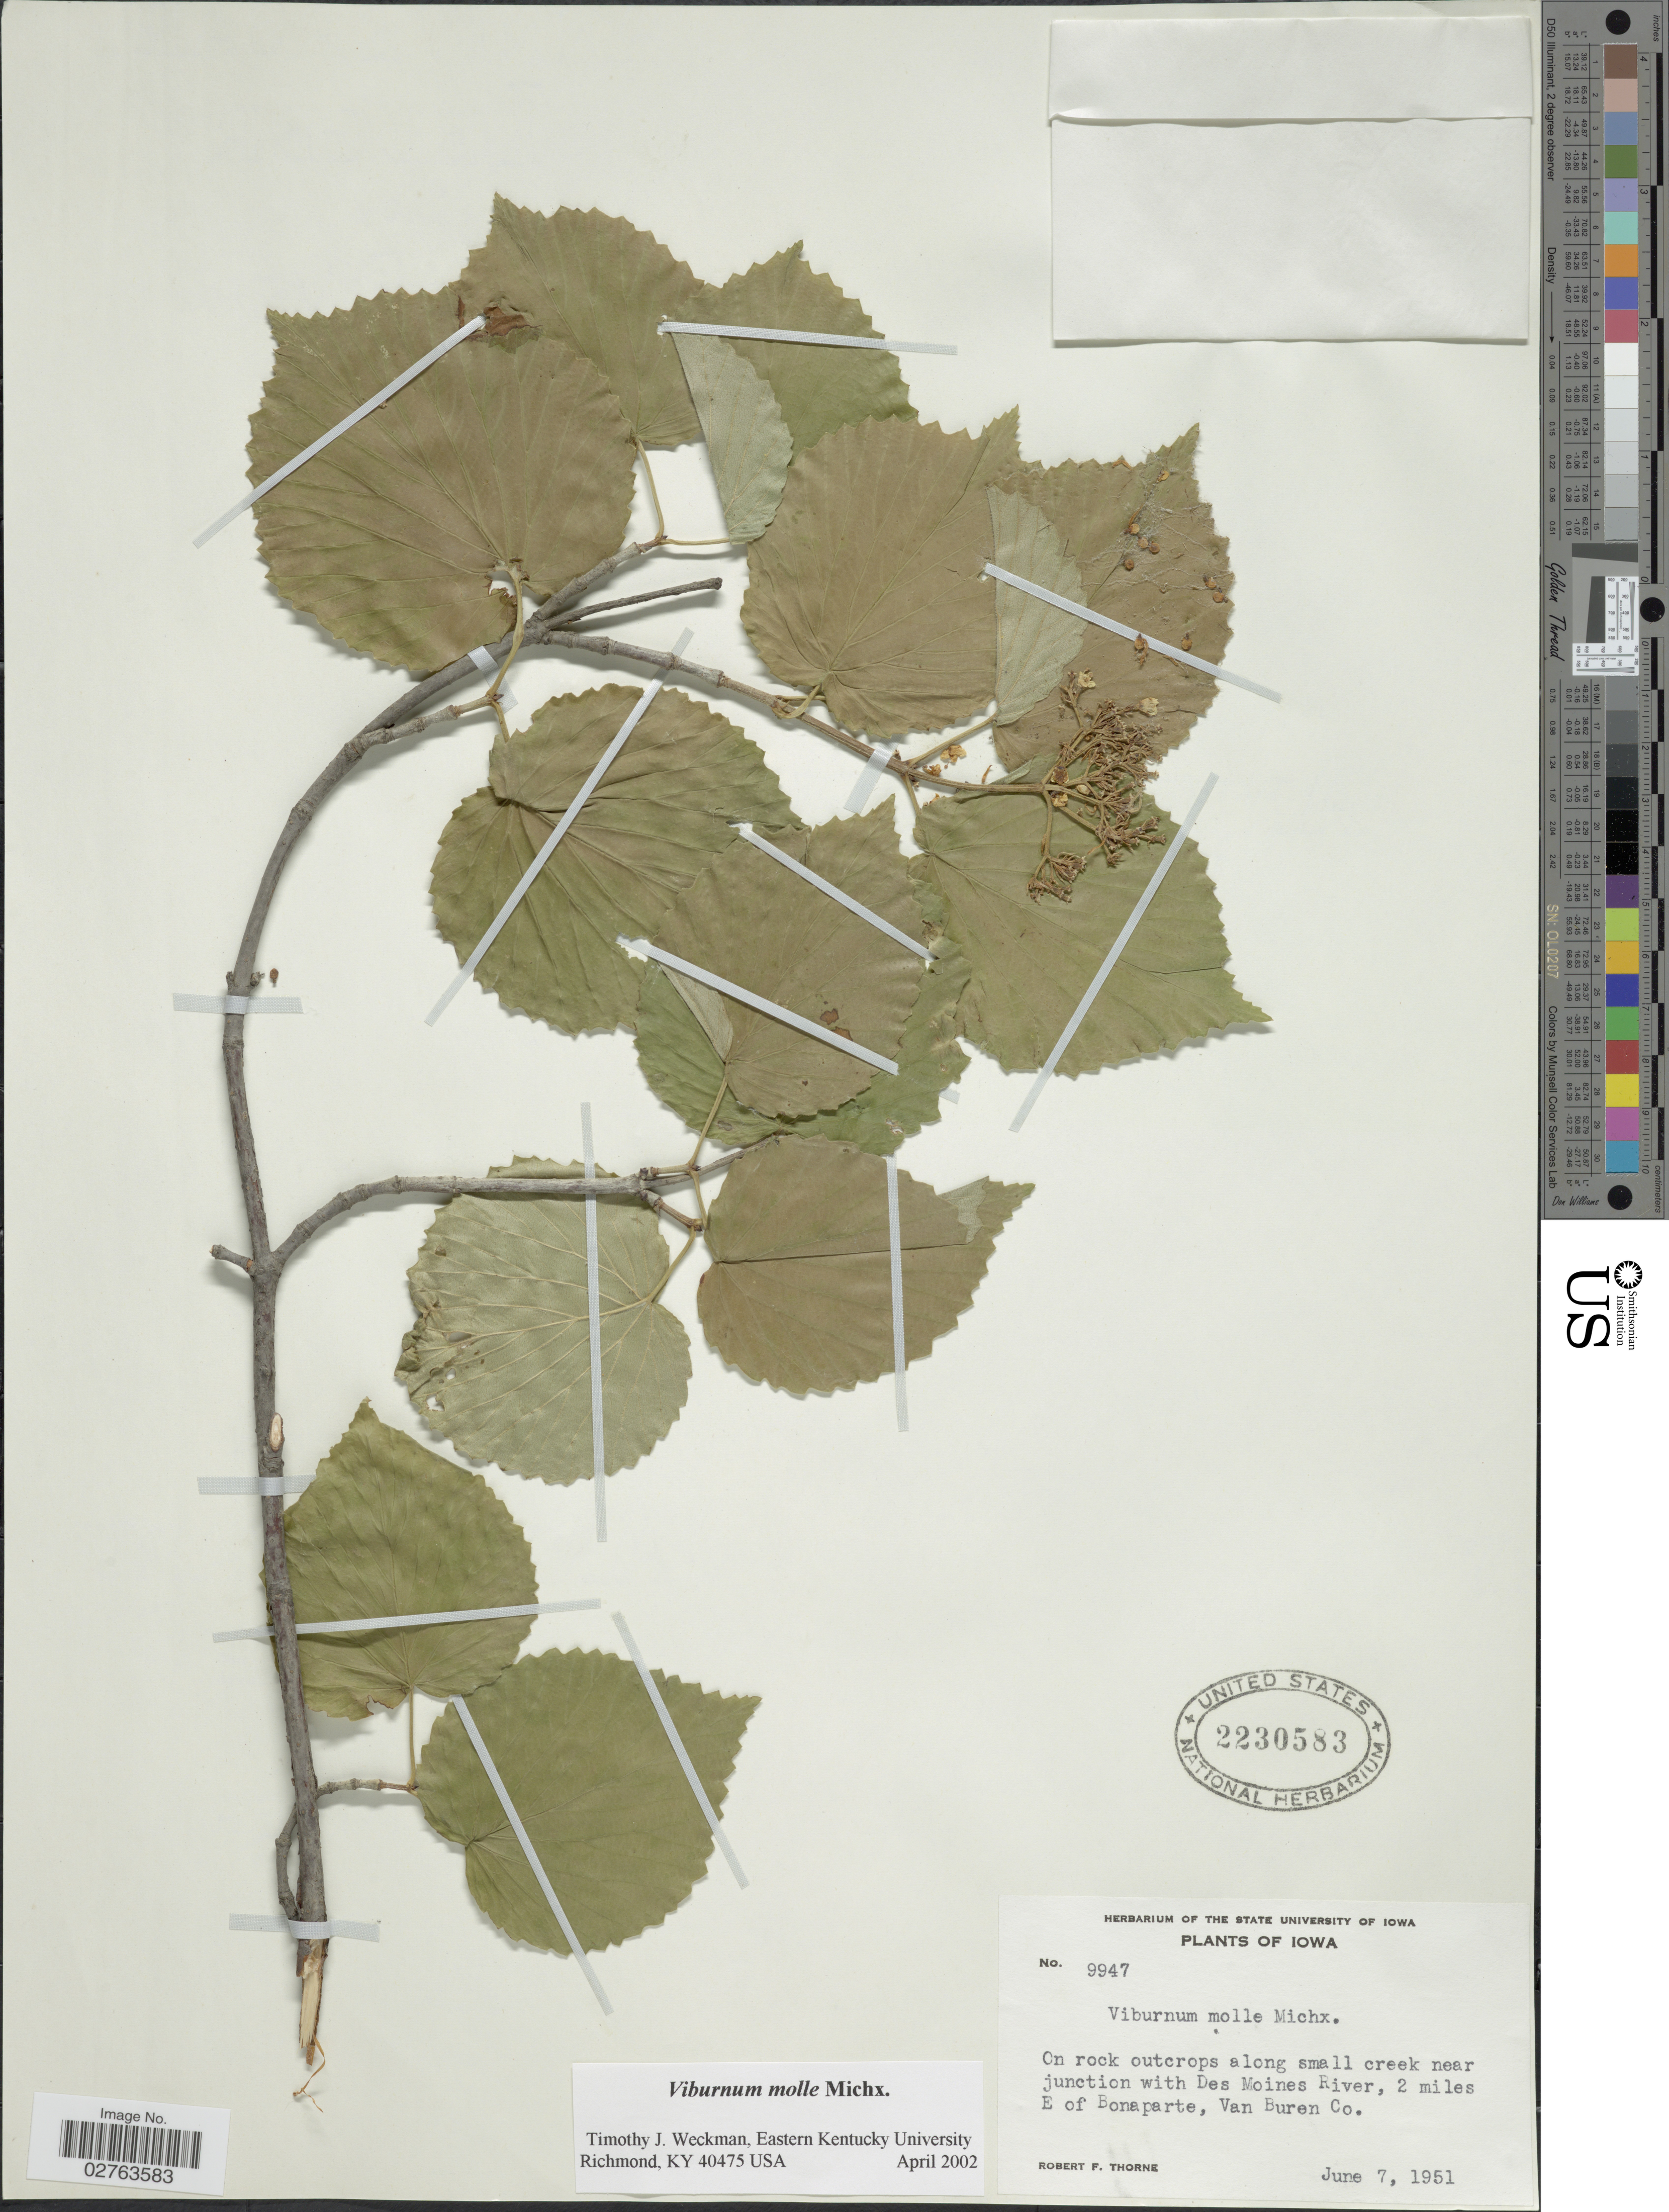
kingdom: Plantae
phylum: Tracheophyta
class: Magnoliopsida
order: Dipsacales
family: Viburnaceae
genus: Viburnum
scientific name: Viburnum molle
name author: Michx.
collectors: R. F. Thorne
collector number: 9947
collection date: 1951-06-07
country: United States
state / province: Iowa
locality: On rock outcrops along small creek near junction with Des Moines River, 2 miles E of Bonaparte, Van Buren Co.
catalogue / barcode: US 2230583